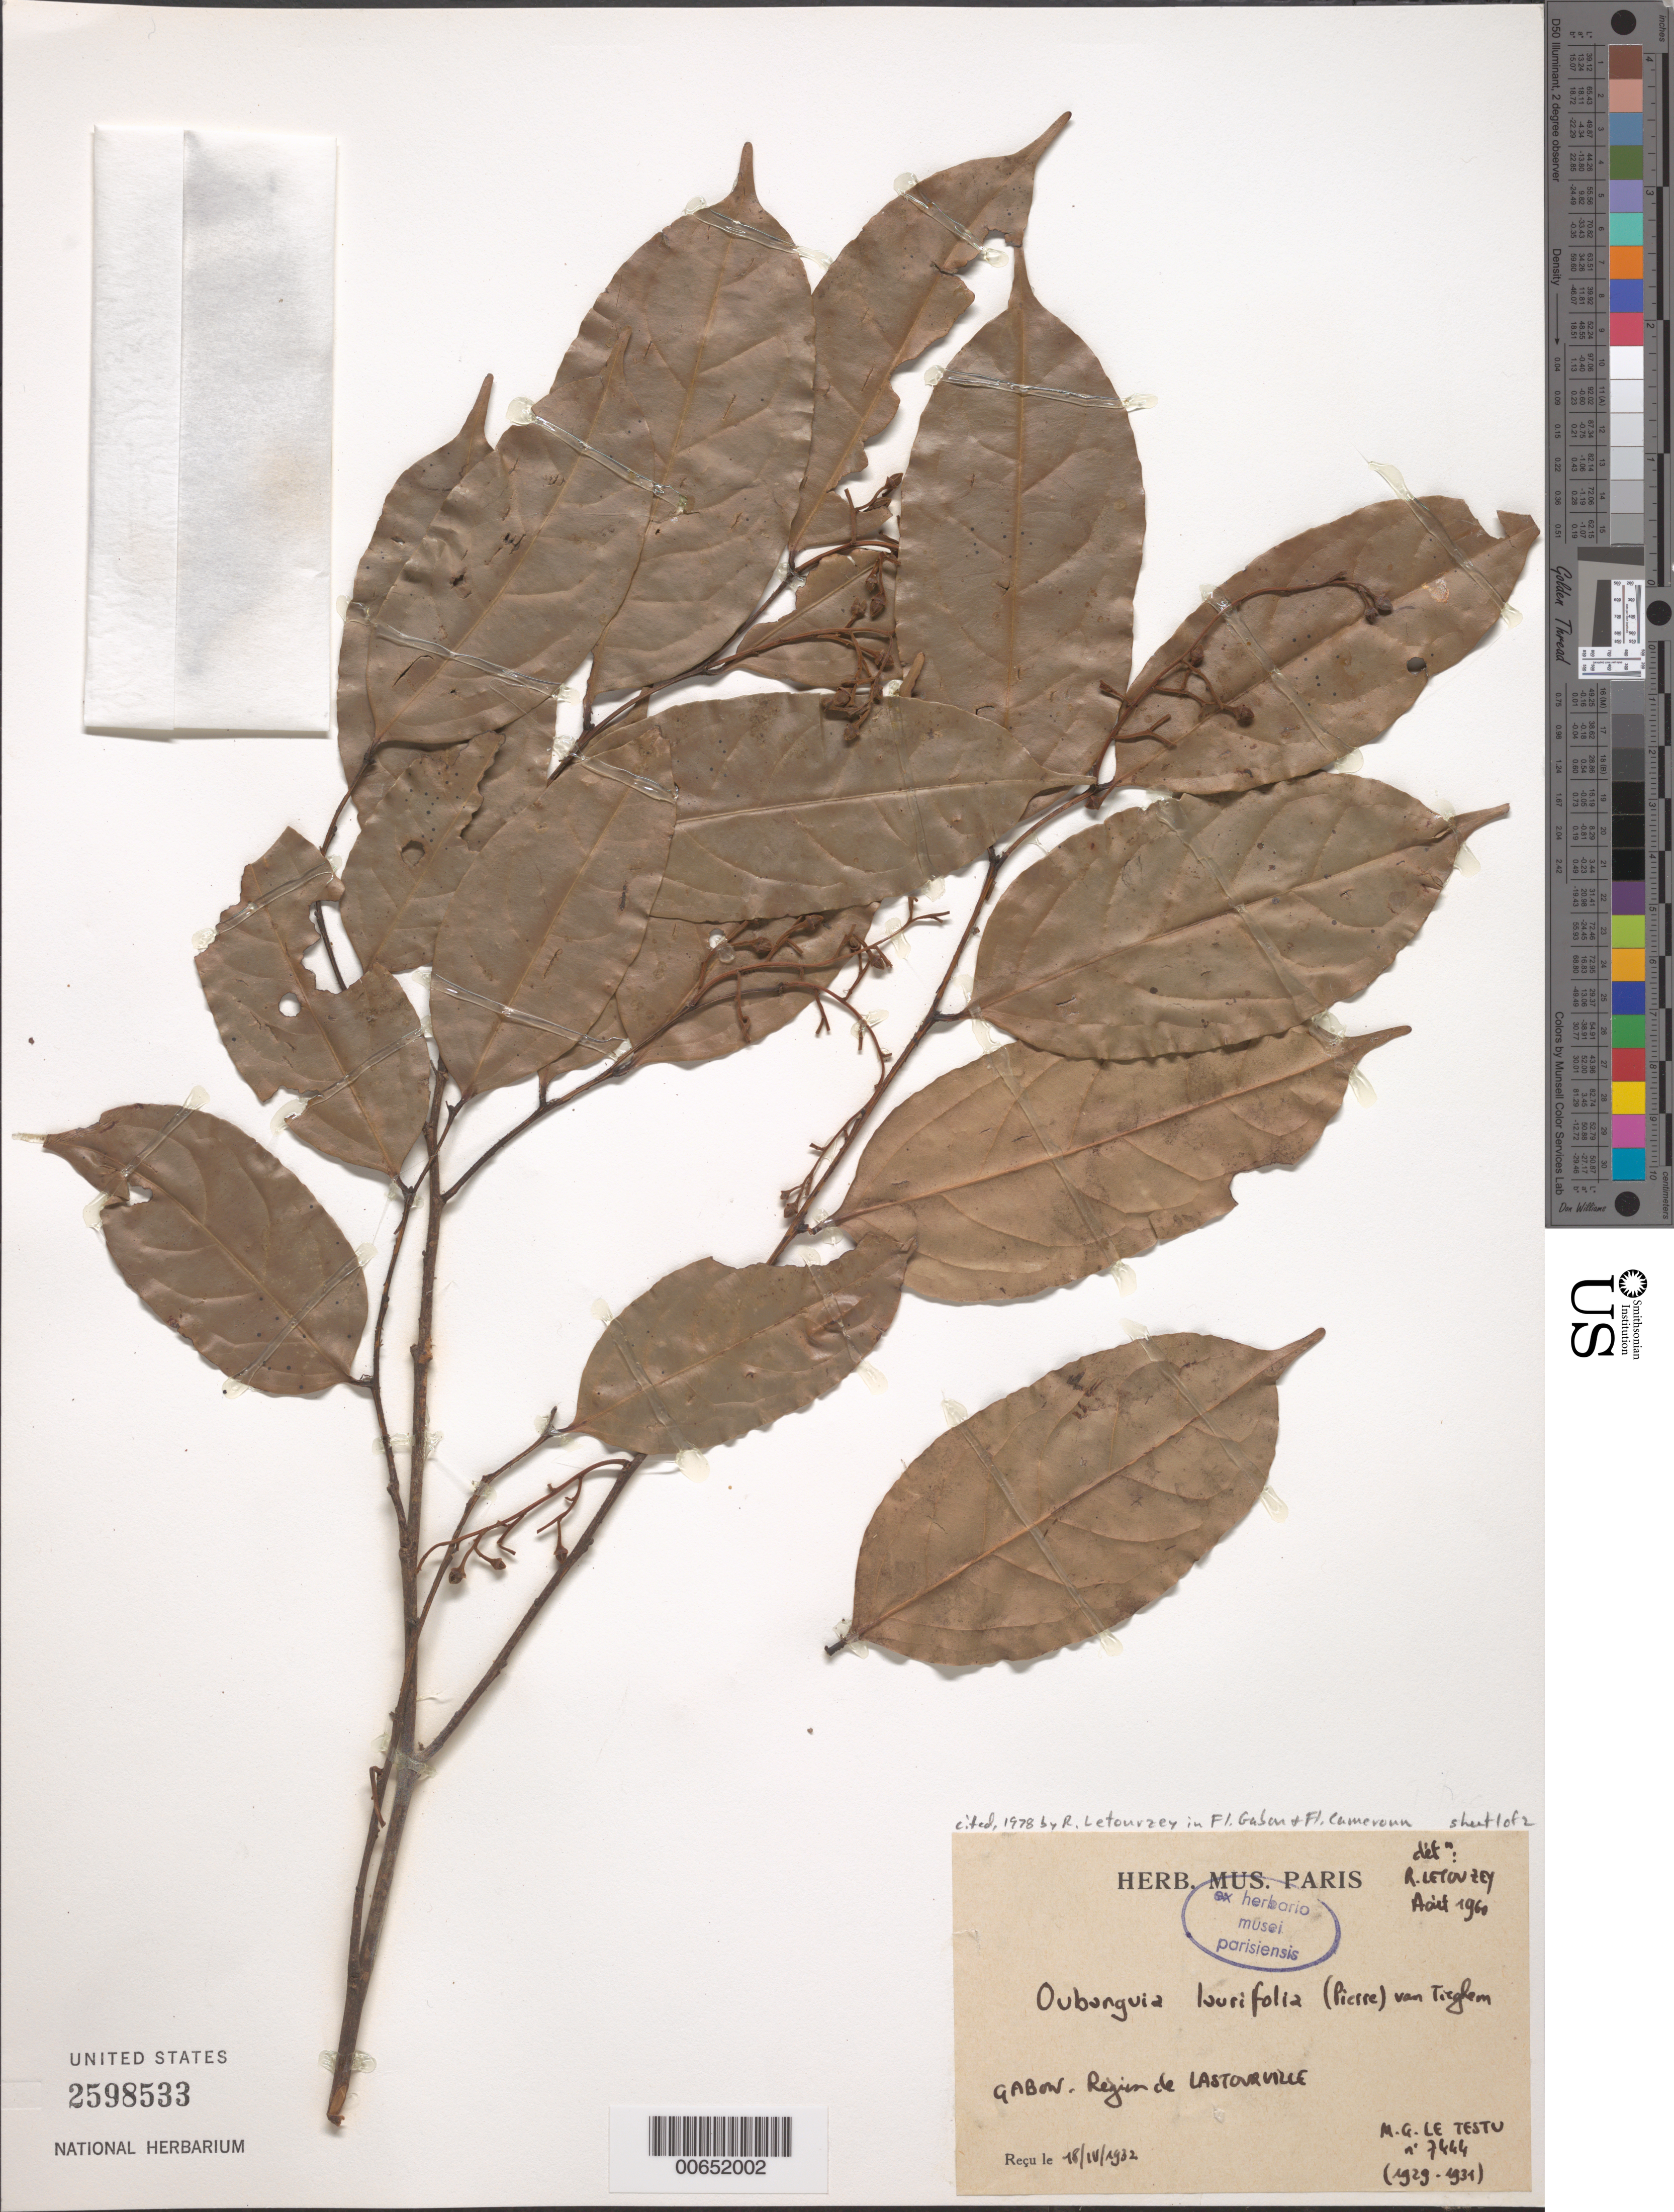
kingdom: Plantae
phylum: Tracheophyta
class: Magnoliopsida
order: Ericales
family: Lecythidaceae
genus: Oubanguia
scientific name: Oubanguia laurifolia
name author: (Pierre) Tiegh.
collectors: G. Le Testu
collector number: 7444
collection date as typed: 1929 to -- -- 1931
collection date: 1929/1931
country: Gabon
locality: Lastourville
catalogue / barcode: US 2598533